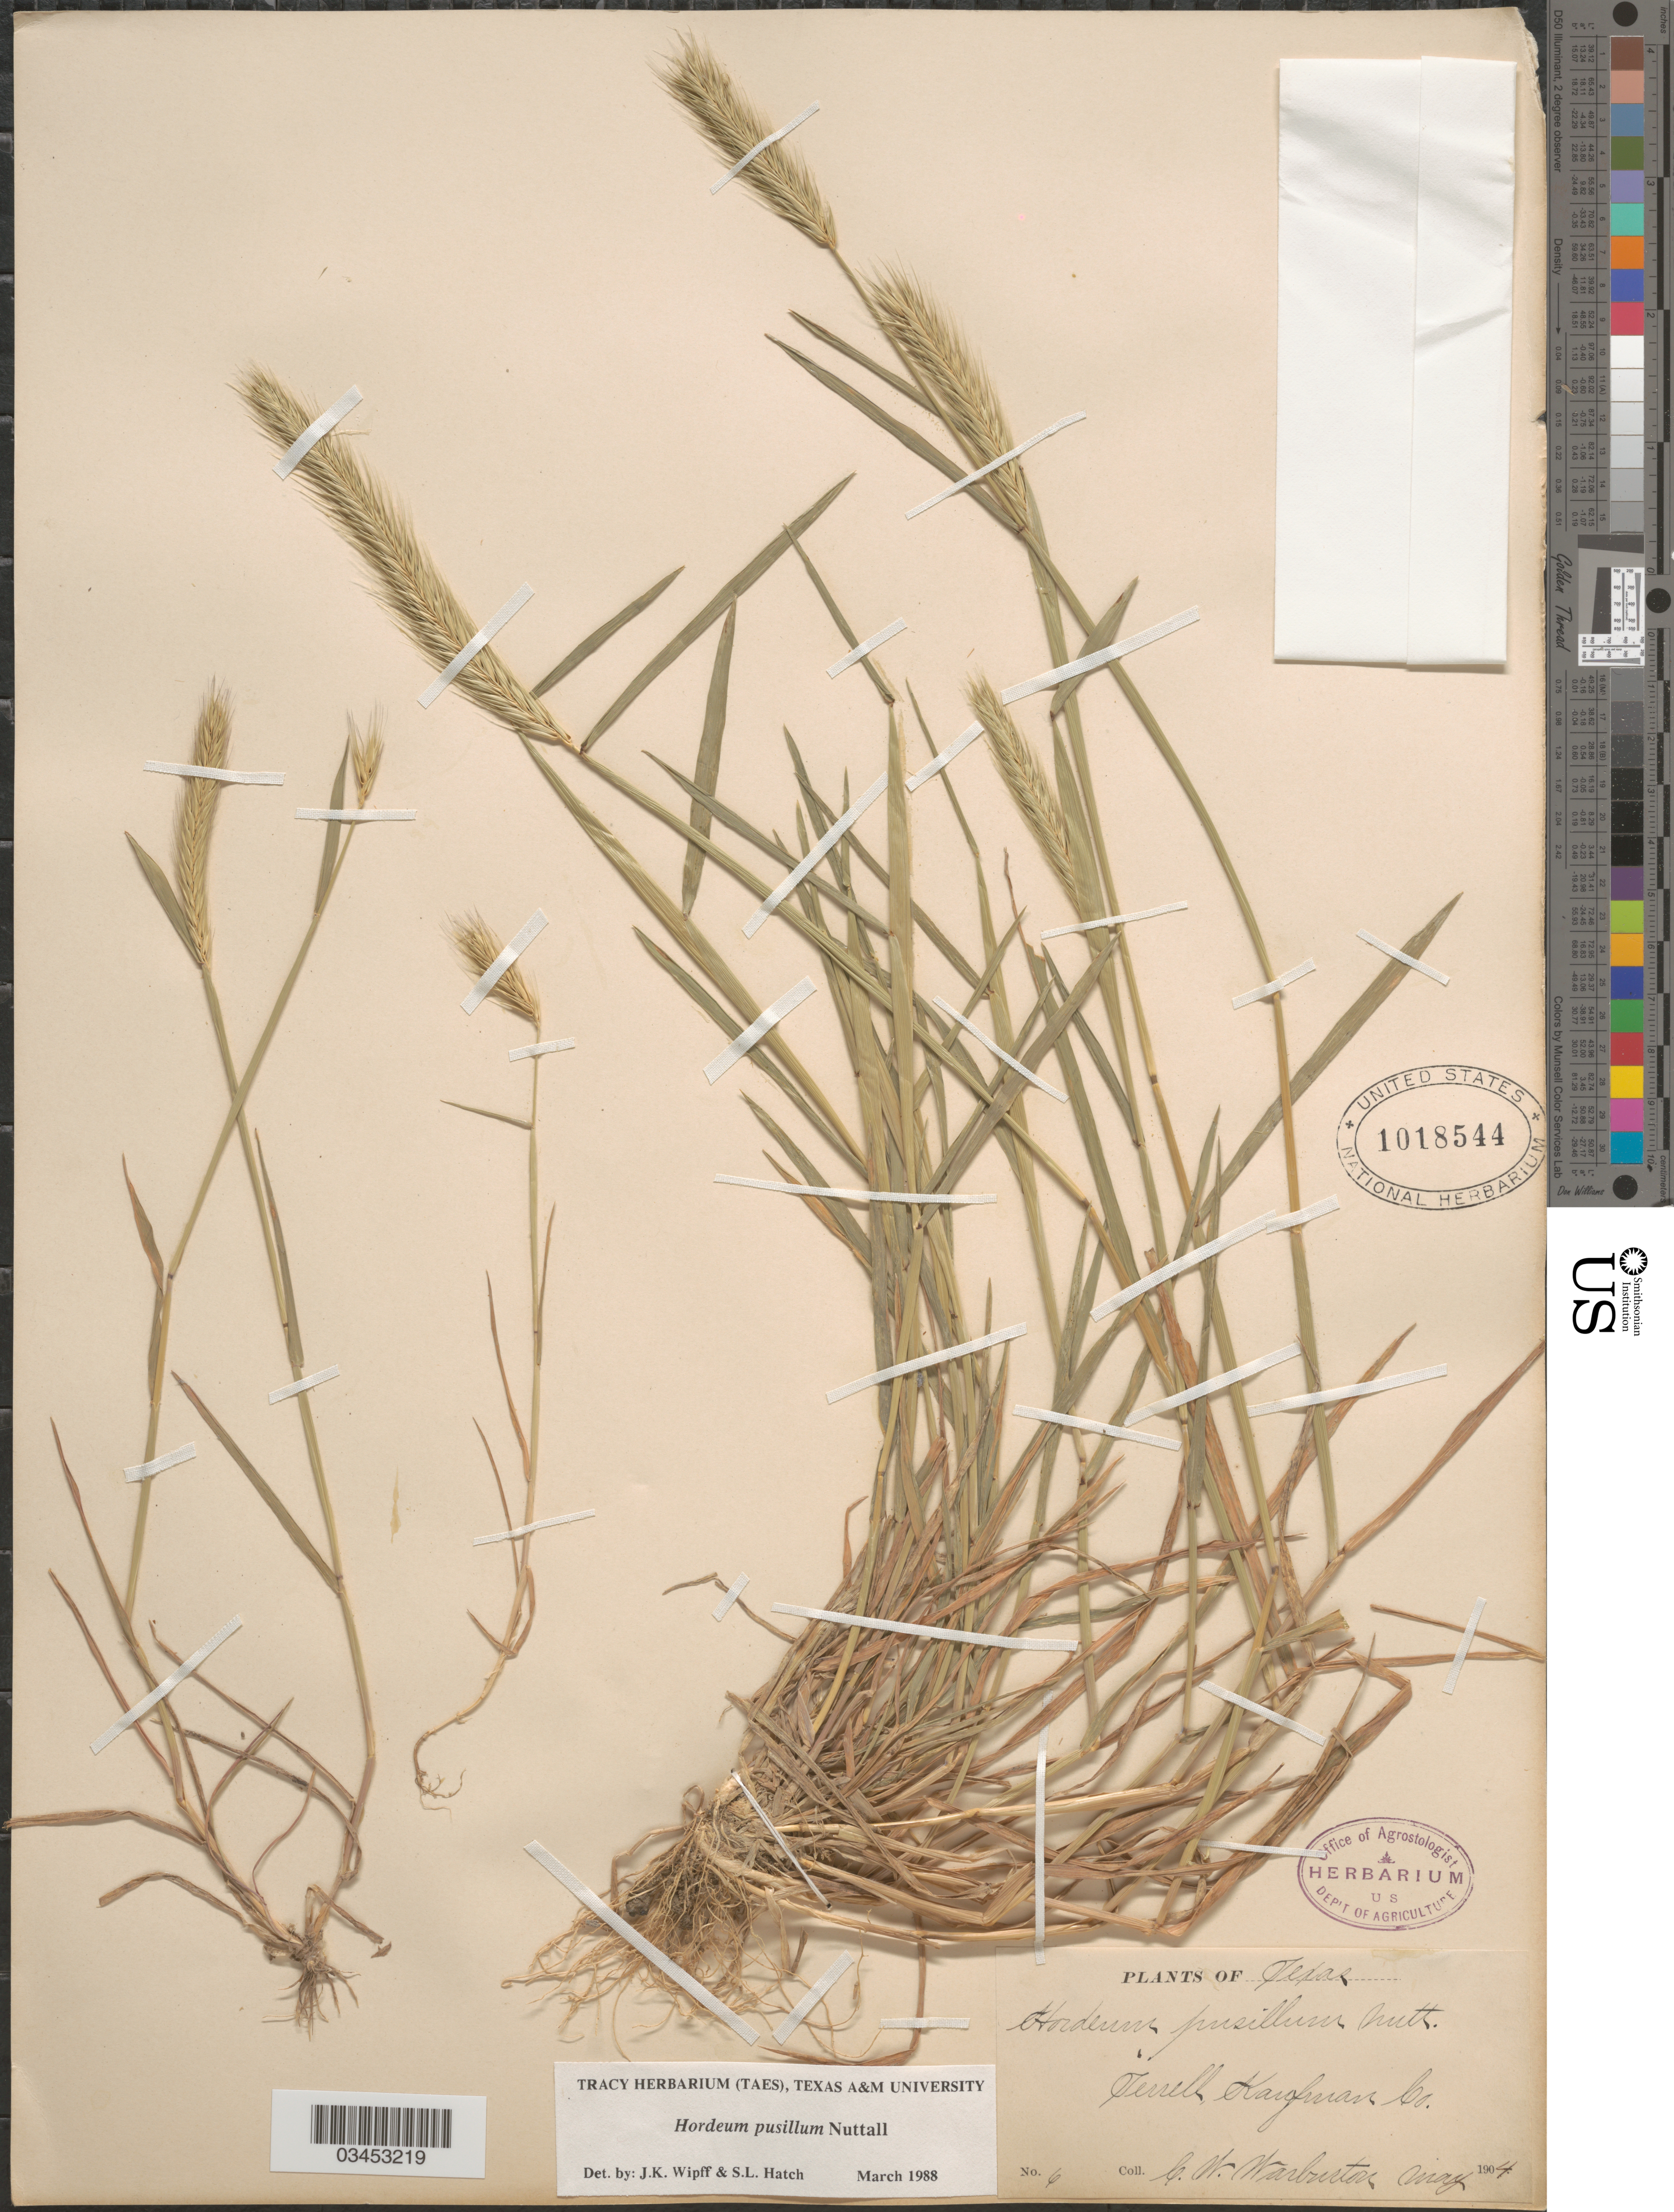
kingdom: Plantae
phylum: Tracheophyta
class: Liliopsida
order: Poales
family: Poaceae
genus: Hordeum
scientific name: Hordeum pusillum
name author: Nutt.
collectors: C. Warburton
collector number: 6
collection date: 1904-05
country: United States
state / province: Texas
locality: Terrell, Kaufman Co.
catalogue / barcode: US 1018544